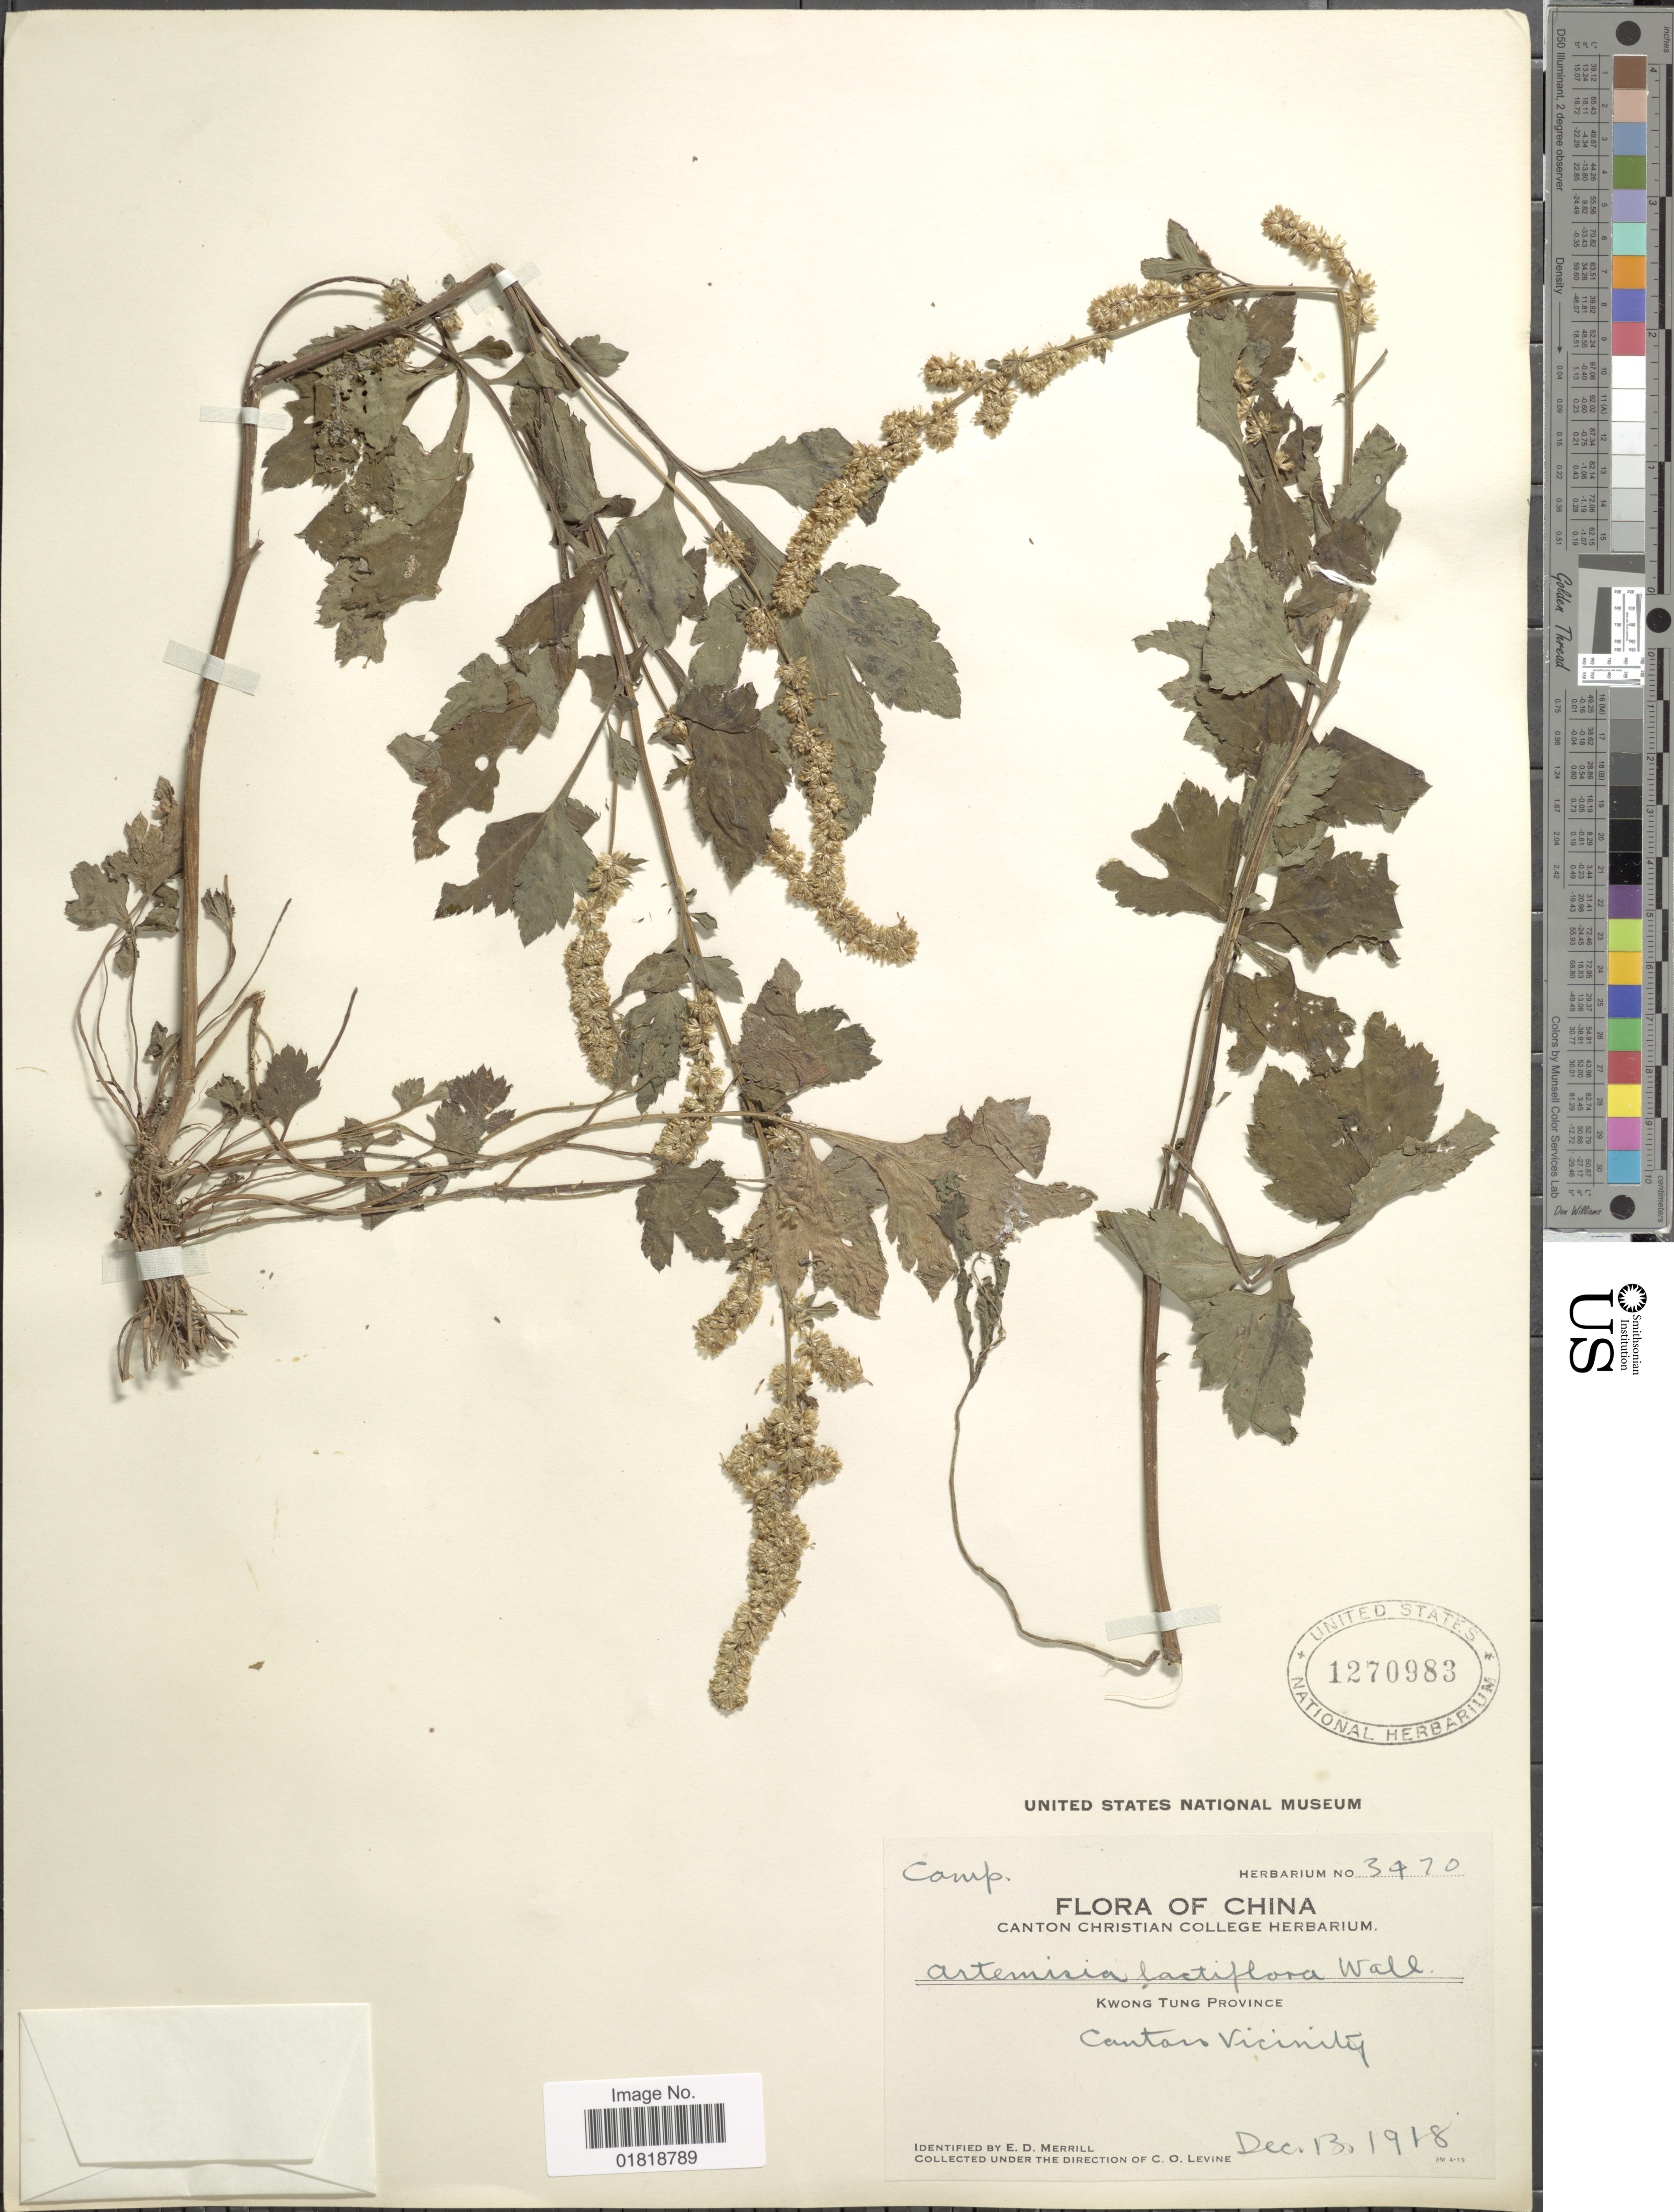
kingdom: Plantae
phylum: Tracheophyta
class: Magnoliopsida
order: Asterales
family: Asteraceae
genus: Artemisia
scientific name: Artemisia lactiflora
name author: Wall. ex DC.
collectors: C. O. Levine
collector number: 3470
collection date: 1918-12-13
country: China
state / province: Guangdong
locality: Kwong Tung Province, Canton vicinity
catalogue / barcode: US 1270983